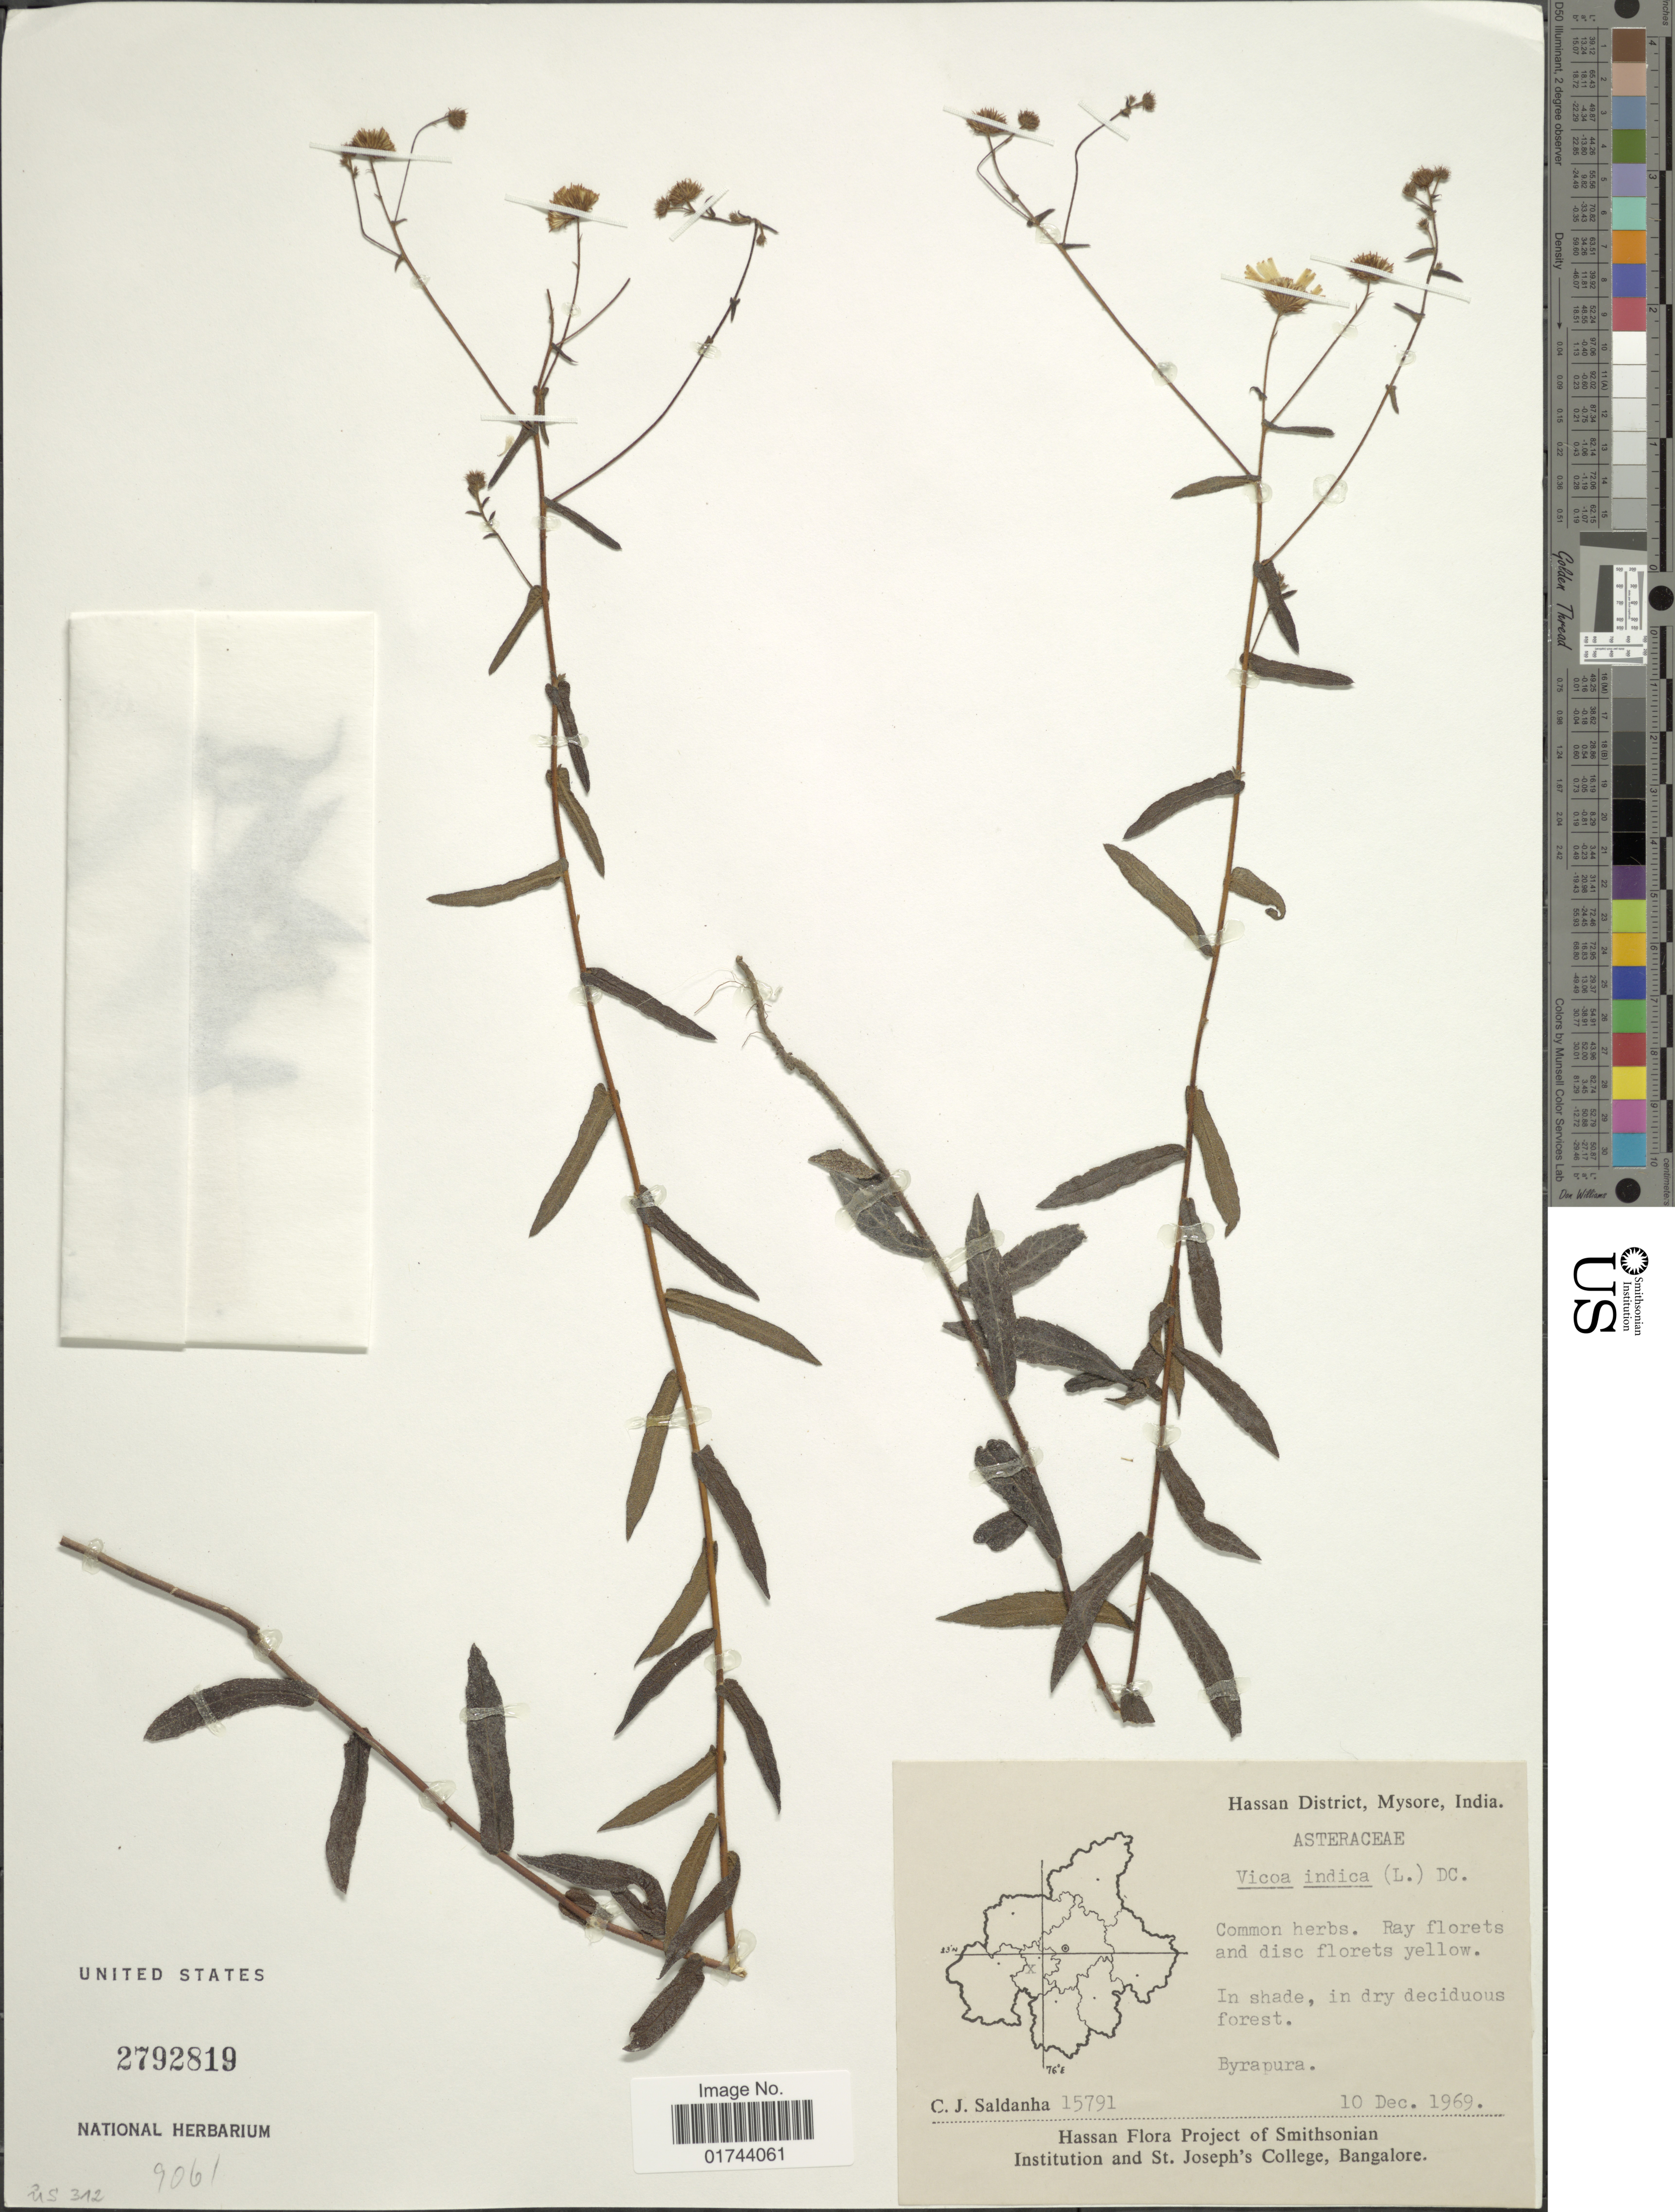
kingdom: Plantae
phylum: Tracheophyta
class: Magnoliopsida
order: Asterales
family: Asteraceae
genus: Inula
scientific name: Inula indica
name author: L.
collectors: C. J. Saldanha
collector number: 15791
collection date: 1969-12-10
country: India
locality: Hassan District, Mysore, Byrapura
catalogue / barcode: US 2792819